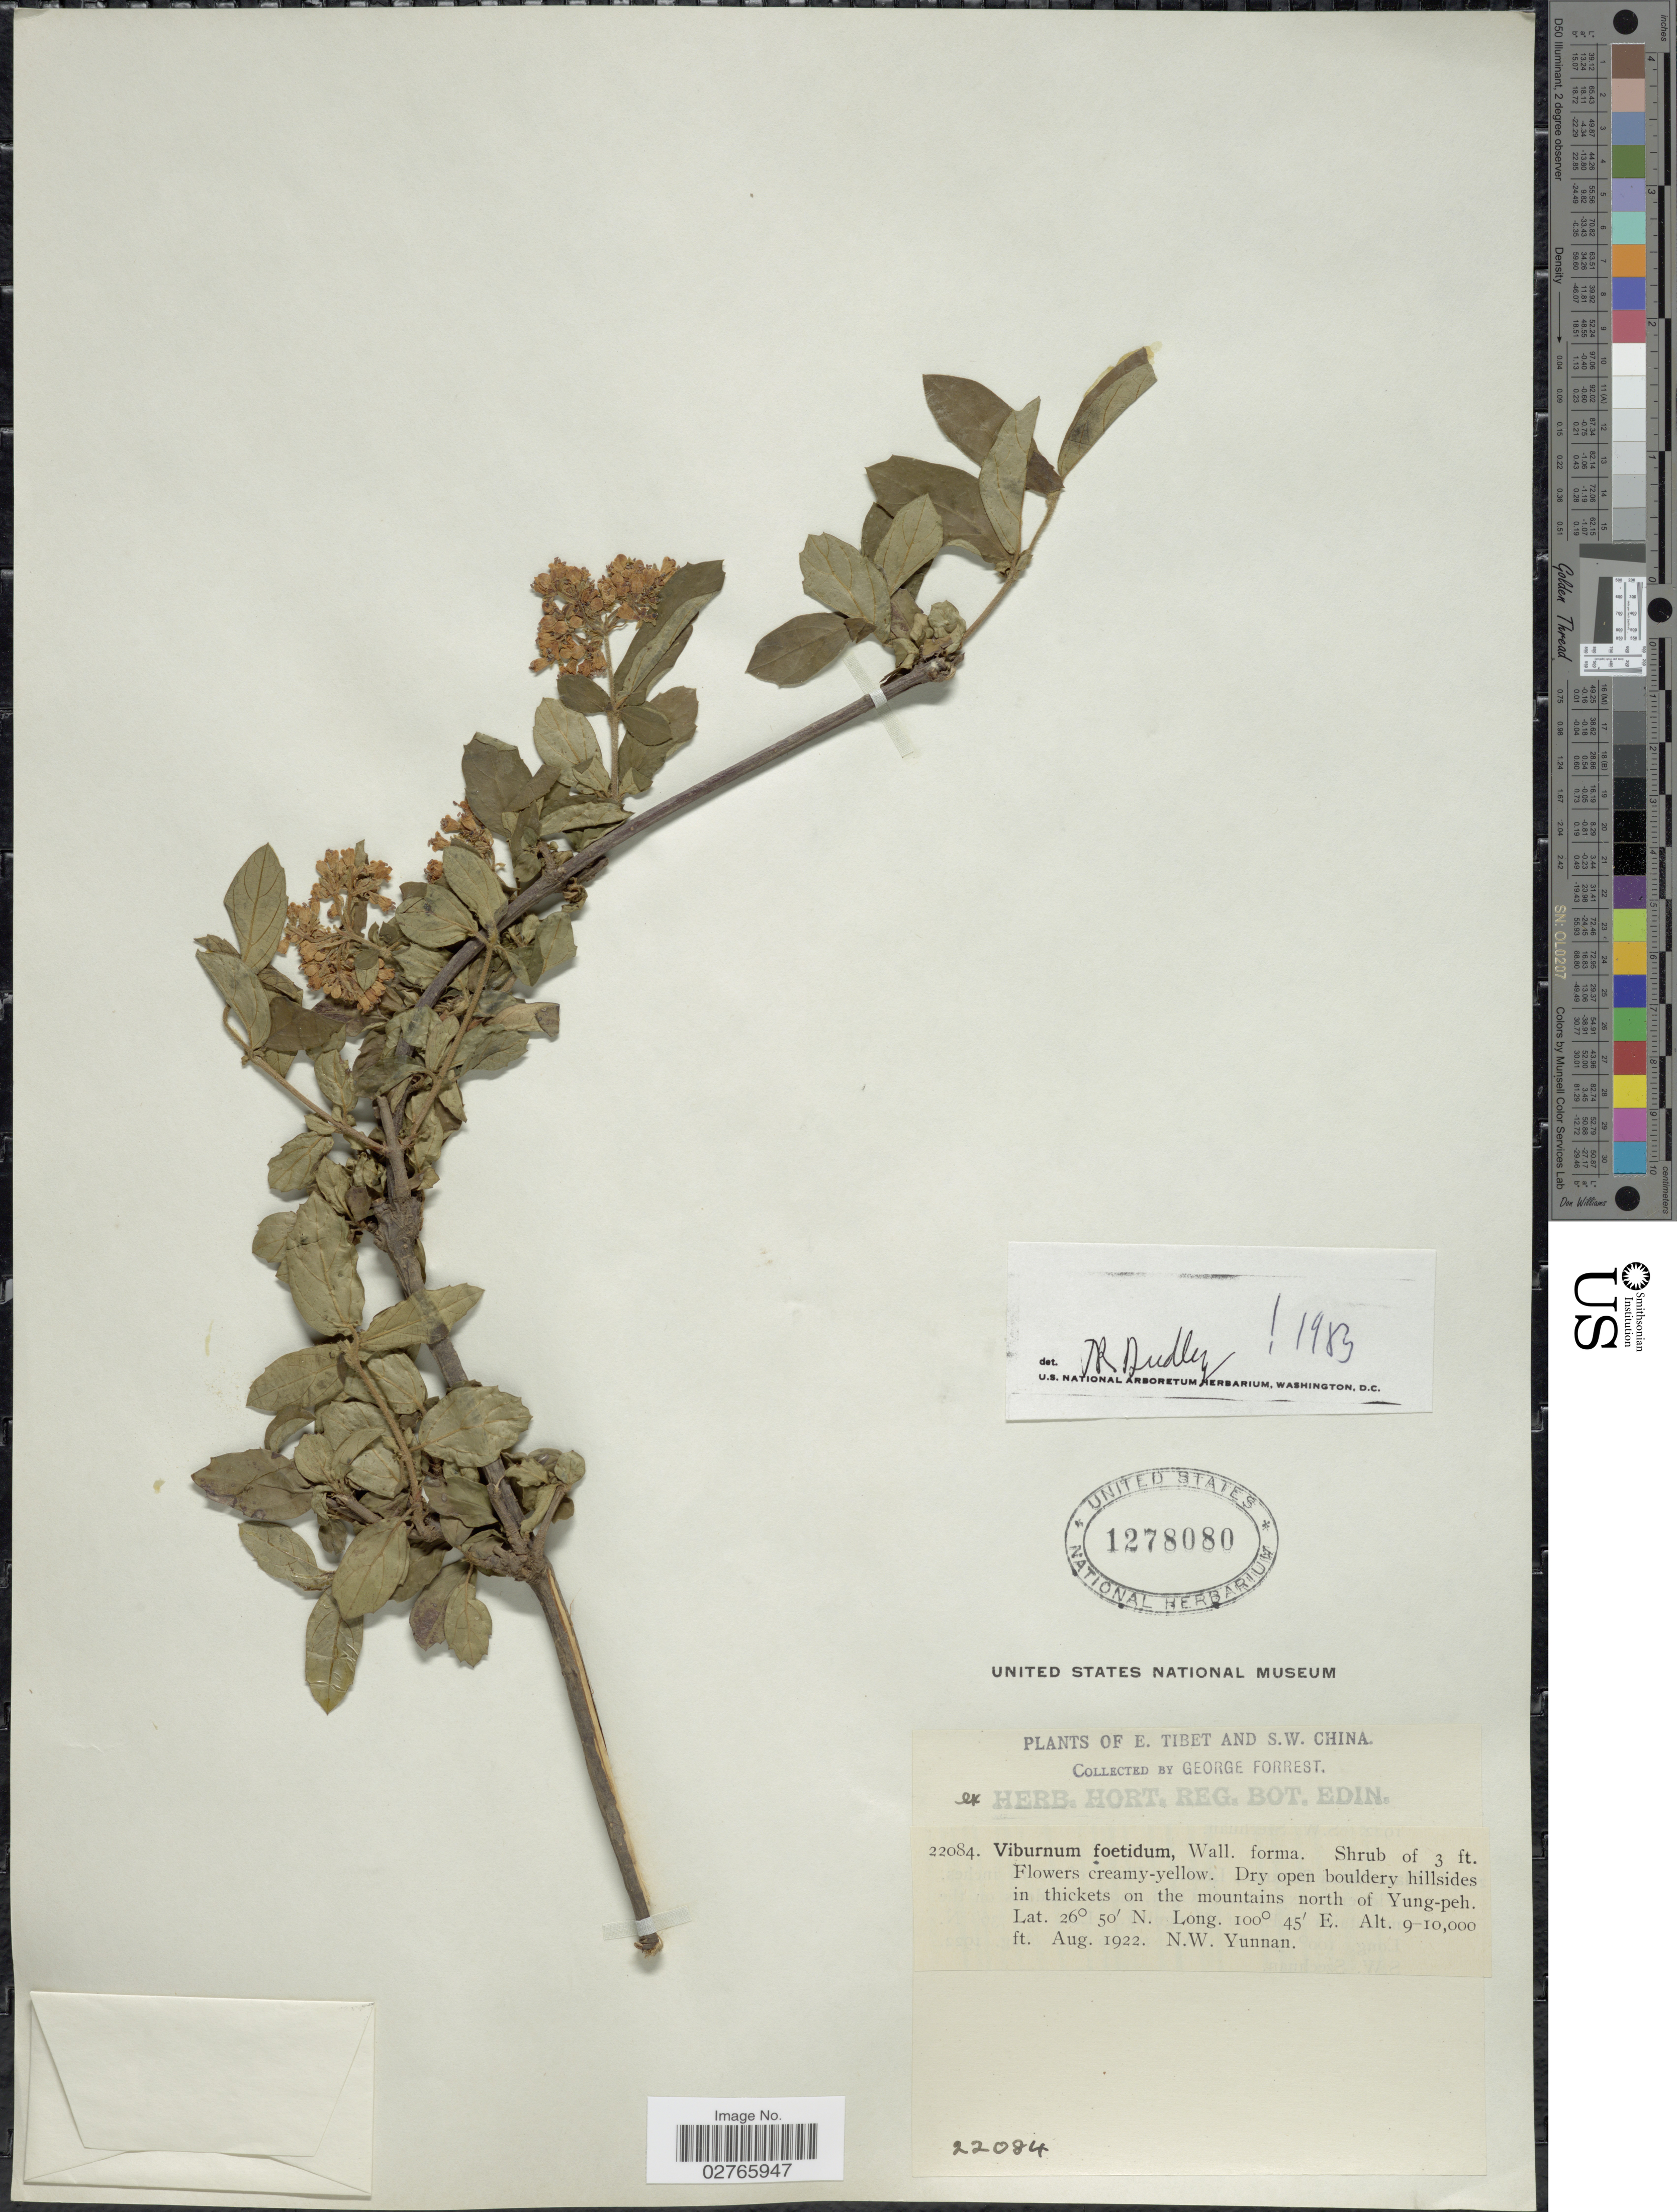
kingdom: Plantae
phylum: Tracheophyta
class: Magnoliopsida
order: Dipsacales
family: Viburnaceae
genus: Viburnum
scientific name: Viburnum foetidum var. ceanothoides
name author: (C.H. Wright) Hand.-Mazz.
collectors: G. Forrest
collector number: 22084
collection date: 1922-08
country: China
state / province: Yunnan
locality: E. Tibet and S.W. China. Dry open bouldery hillsides in thickets on the mountains north of Yung-peh. N.W. Yunnan.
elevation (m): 2743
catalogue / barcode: US 1278080